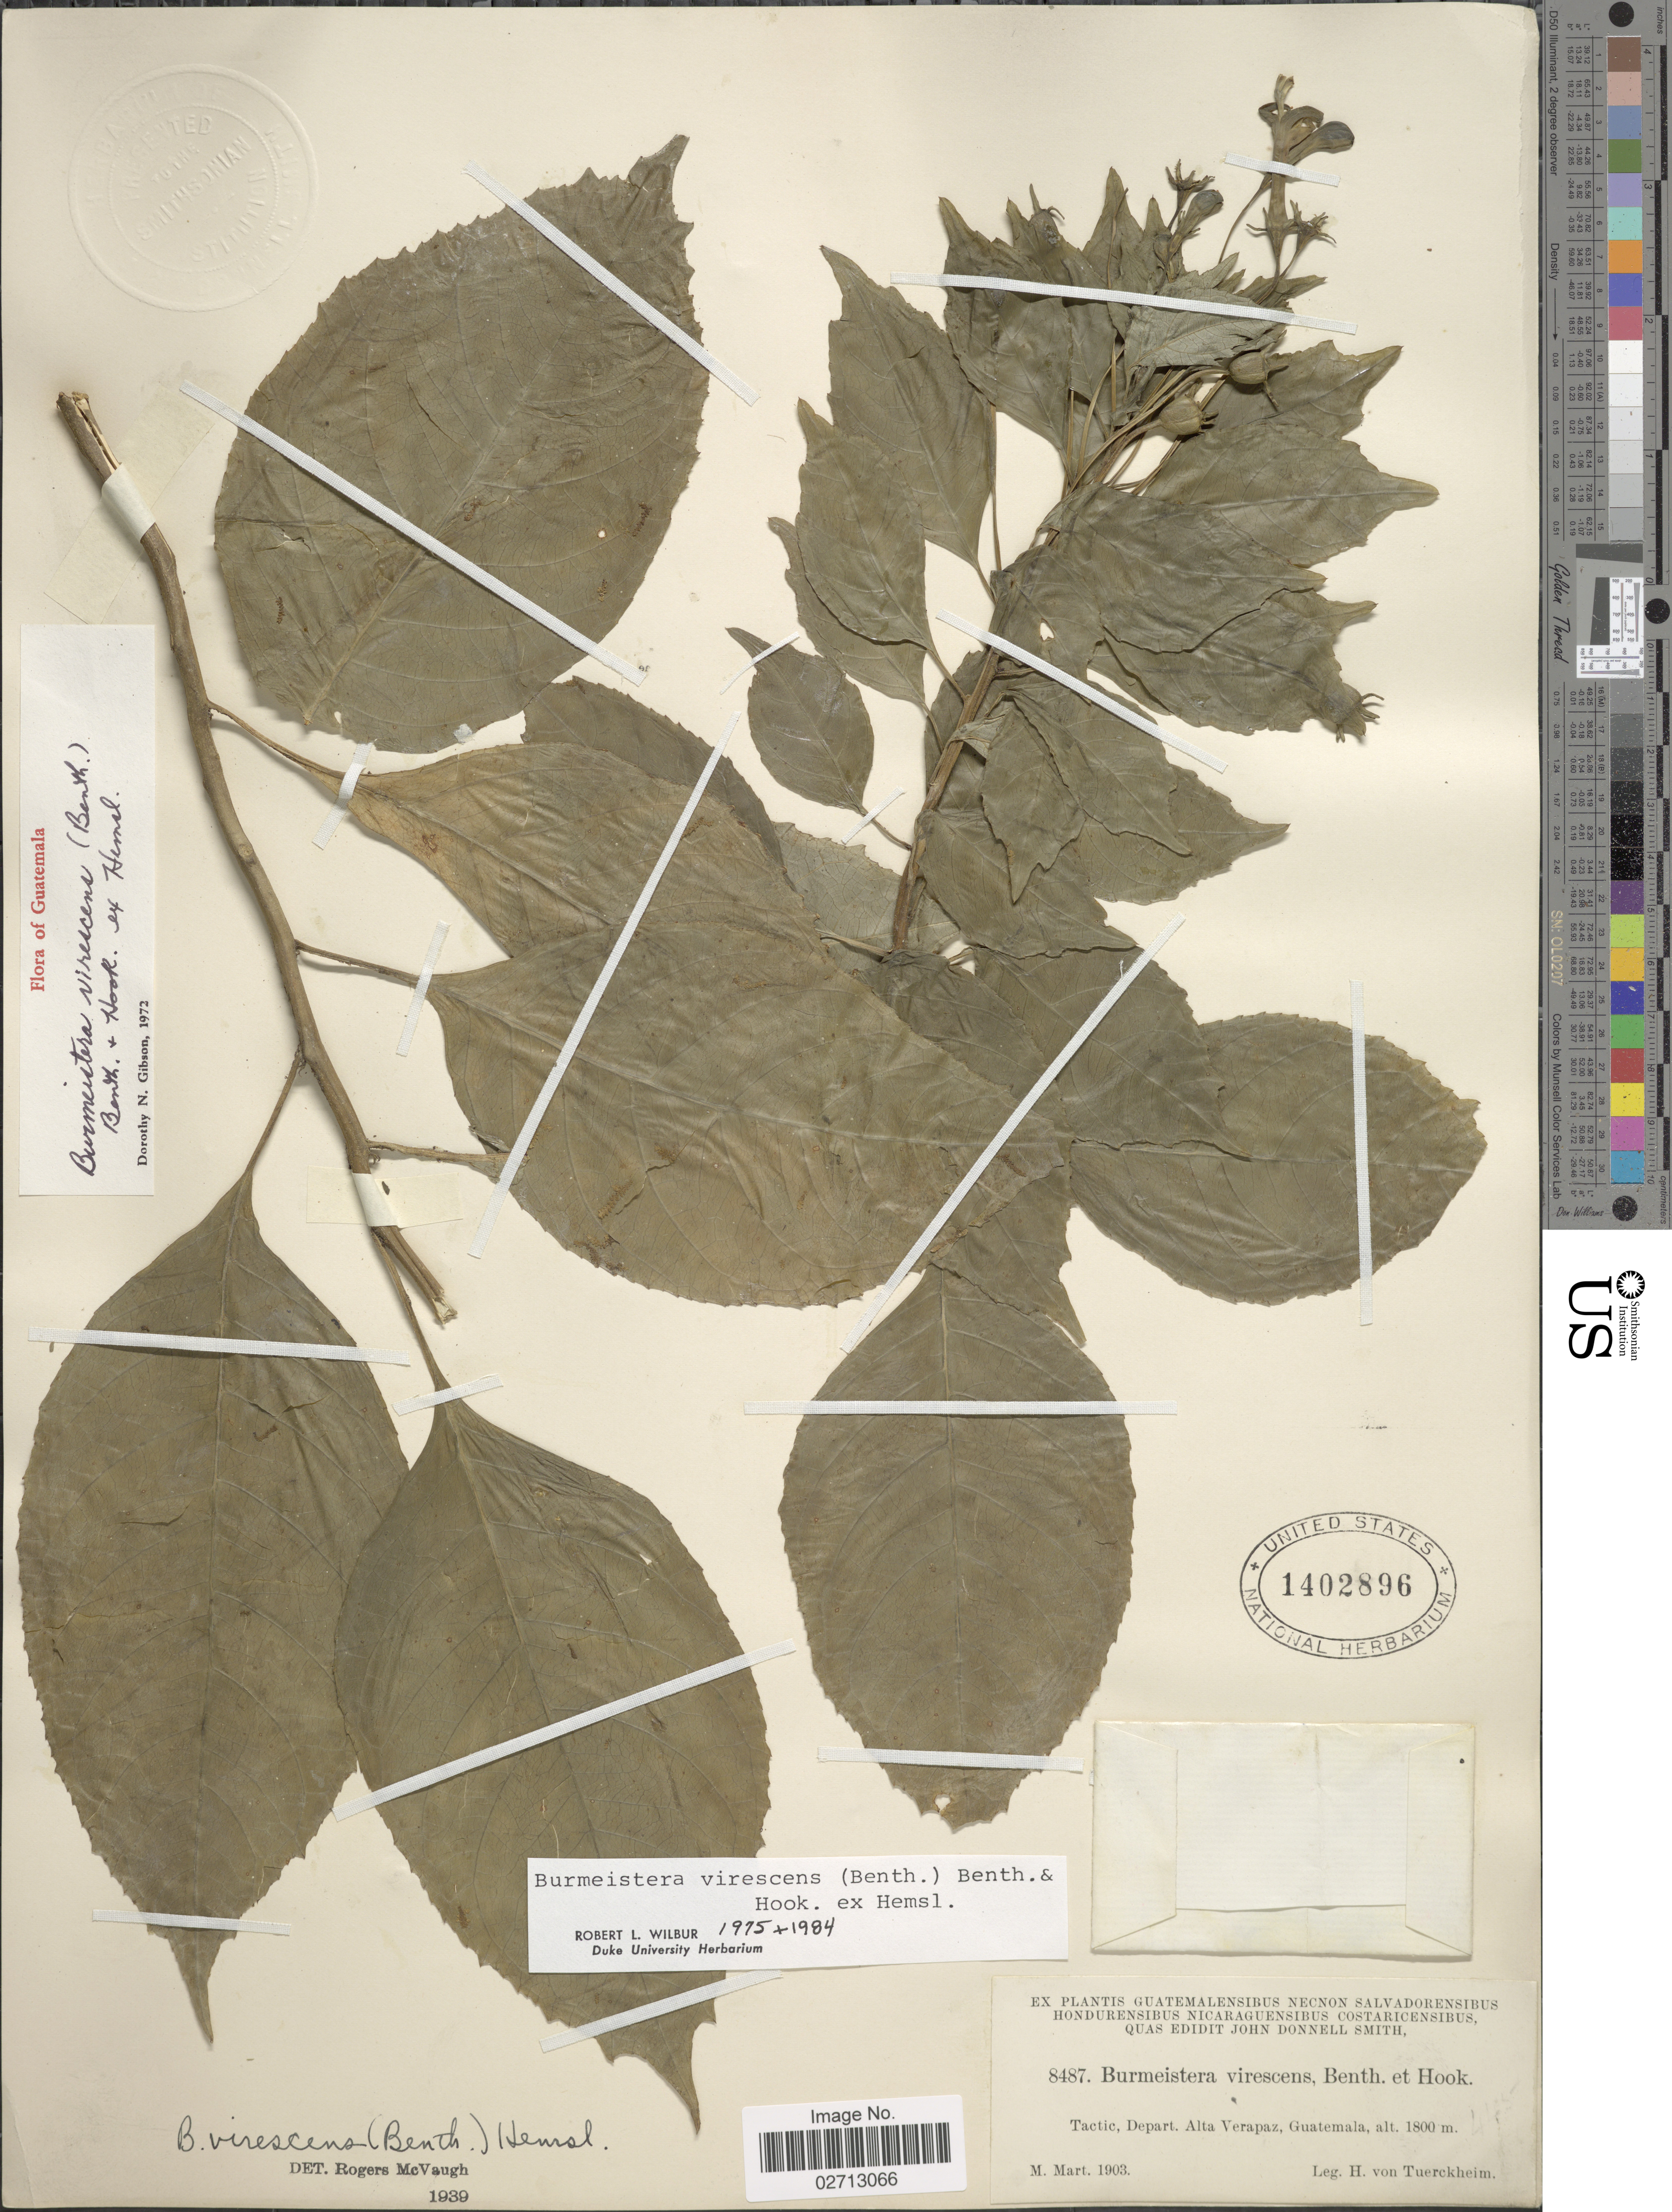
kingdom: Plantae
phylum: Tracheophyta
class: Magnoliopsida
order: Asterales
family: Campanulaceae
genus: Burmeistera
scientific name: Burmeistera virescens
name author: (Benth.) Benth. & Hook. f. ex Hemsl.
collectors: H. von Türckheim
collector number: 8487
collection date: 1903-03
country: Guatemala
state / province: Alta Verapaz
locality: Tactic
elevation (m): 1800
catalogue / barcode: US 1402896